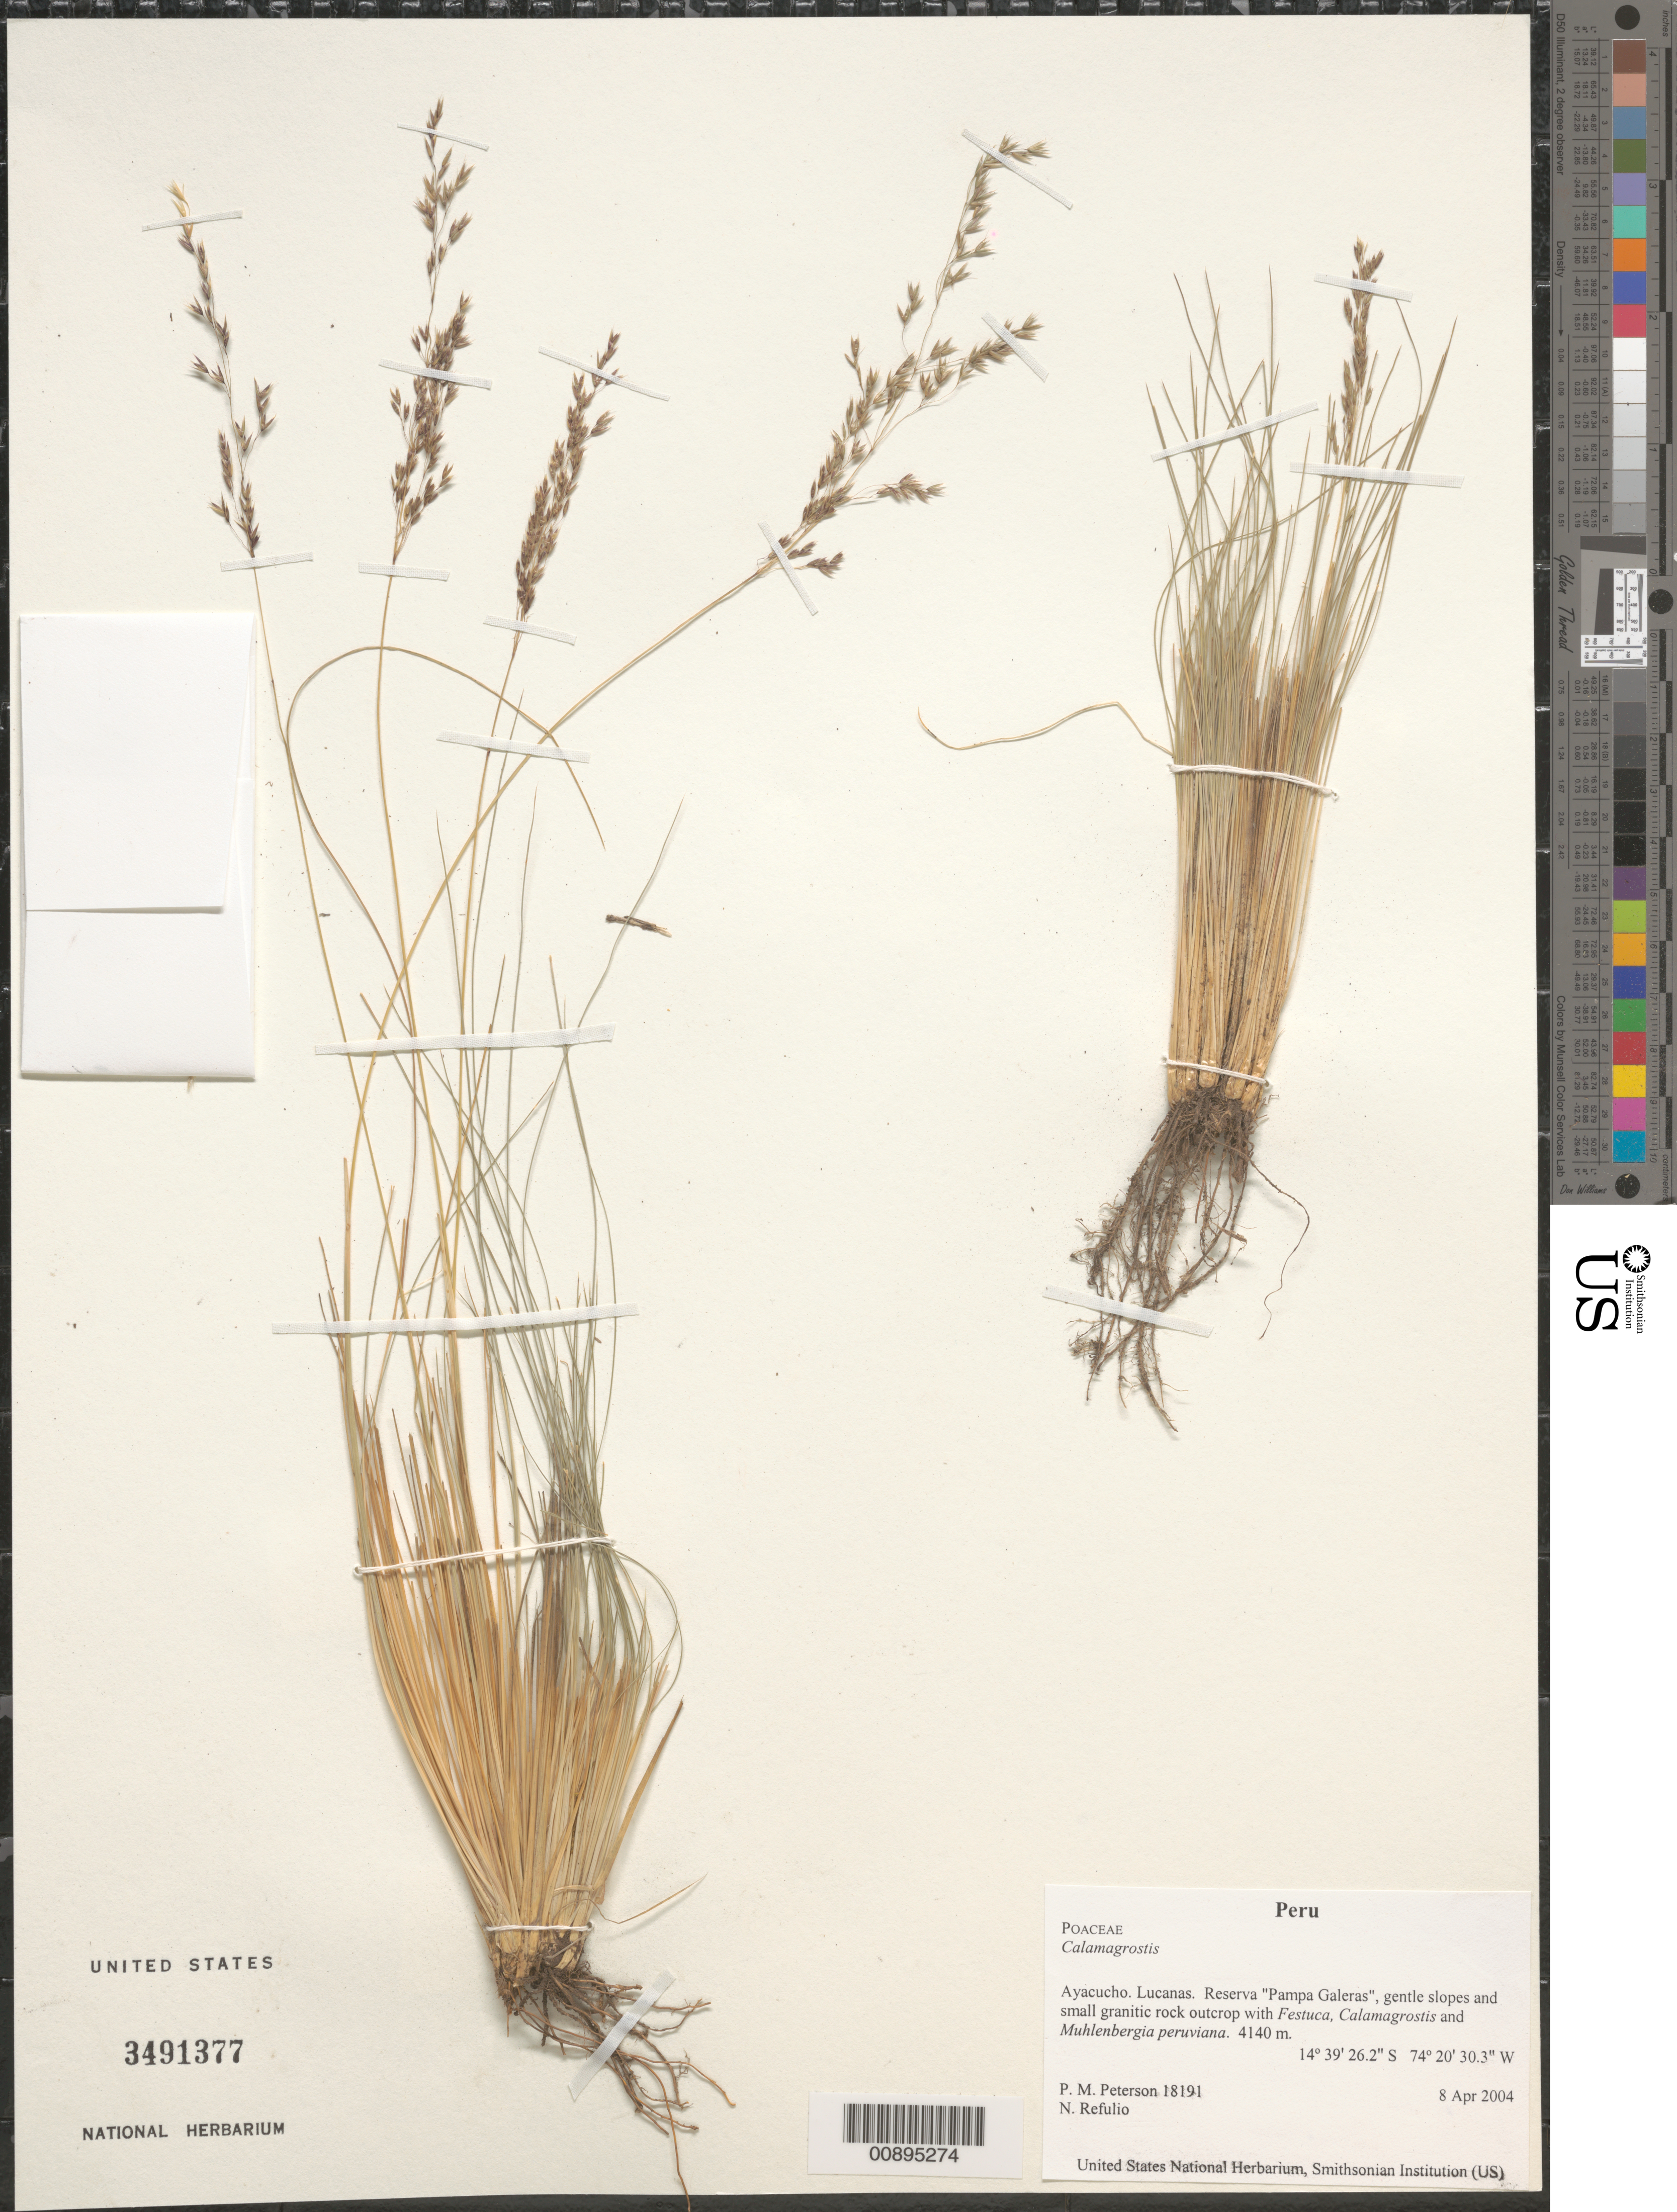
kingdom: Plantae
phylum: Tracheophyta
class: Liliopsida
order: Poales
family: Poaceae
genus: Calamagrostis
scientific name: Calamagrostis sp.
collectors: P. M. Peterson & N. Refulio-Rodríguez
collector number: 18191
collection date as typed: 08 Apr 2004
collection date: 2004-04-08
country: Peru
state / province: Ayacucho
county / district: Lucanas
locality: Reserva "Pampa Galeras", gentle slopes and small granitic rock outcrop with Festuca, Calamagrostis and Muhlenbergia peruviana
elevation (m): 4140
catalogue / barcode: US 3491377